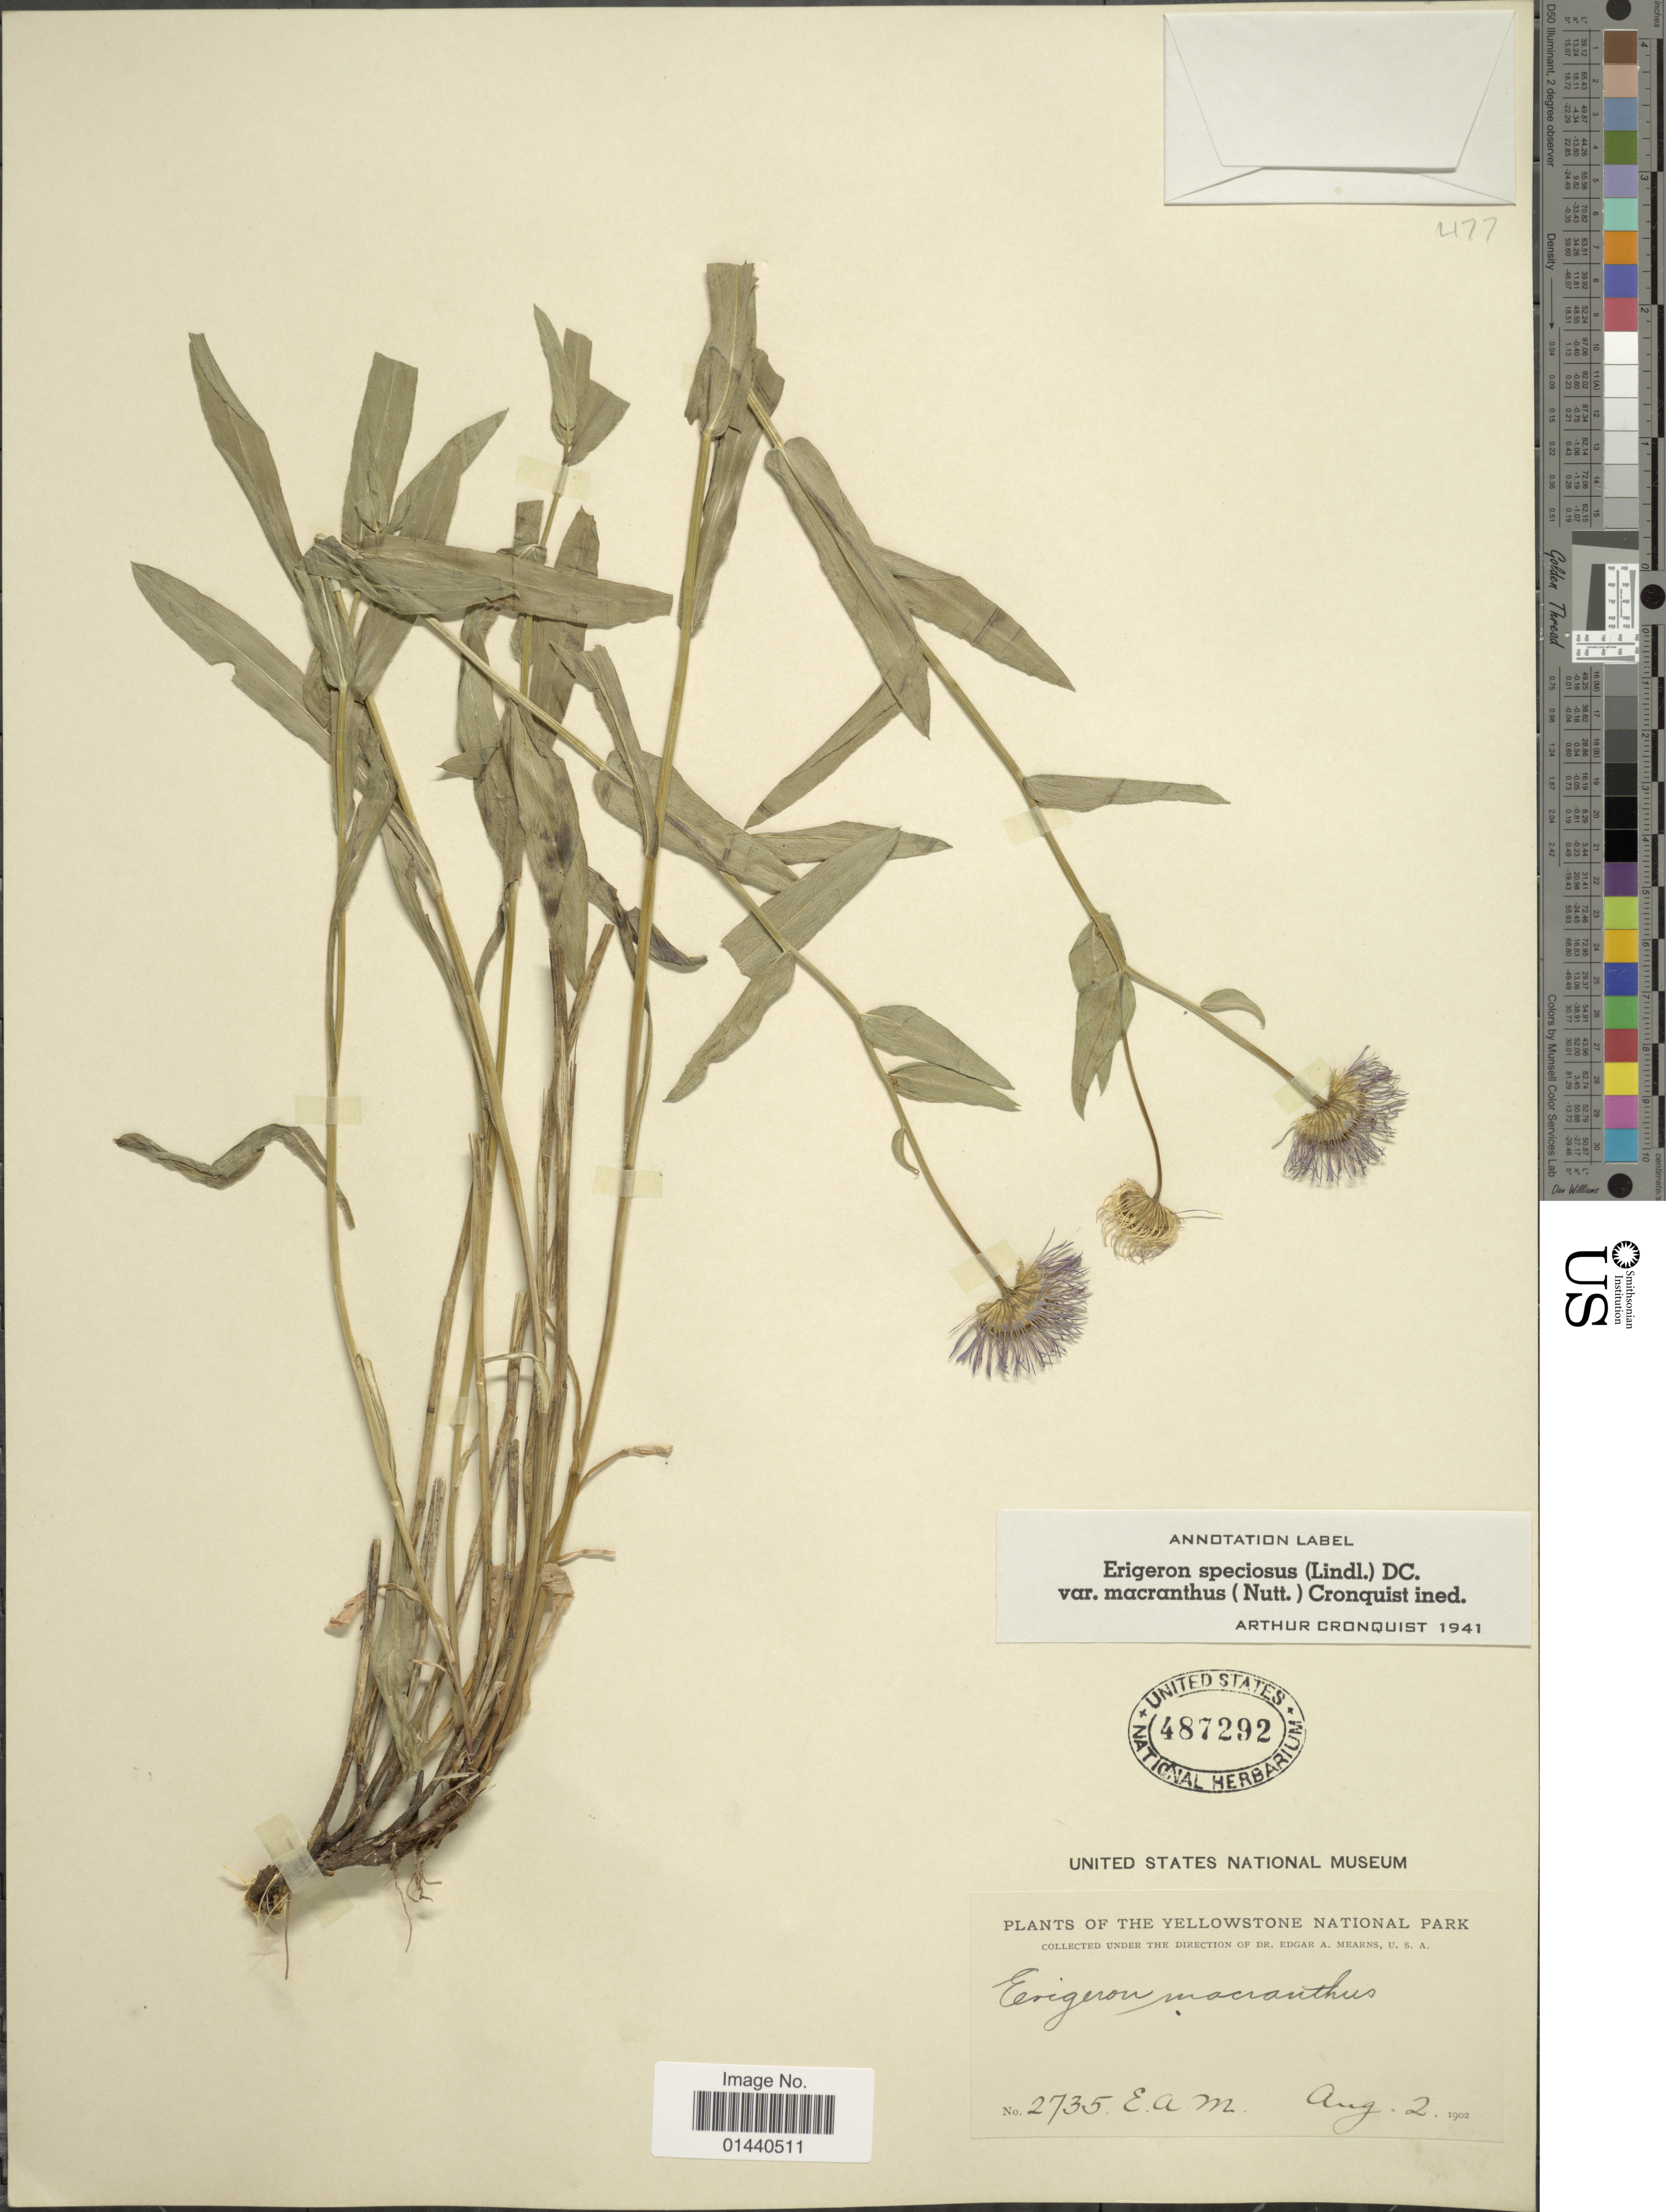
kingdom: Plantae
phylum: Tracheophyta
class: Magnoliopsida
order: Asterales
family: Asteraceae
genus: Erigeron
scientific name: Erigeron speciosus var. macranthus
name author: (Nutt.) Cronq.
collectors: E. A. Mearns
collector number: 2735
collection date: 1902-08-02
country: United States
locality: The Yellowstone National Park.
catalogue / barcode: US 487292